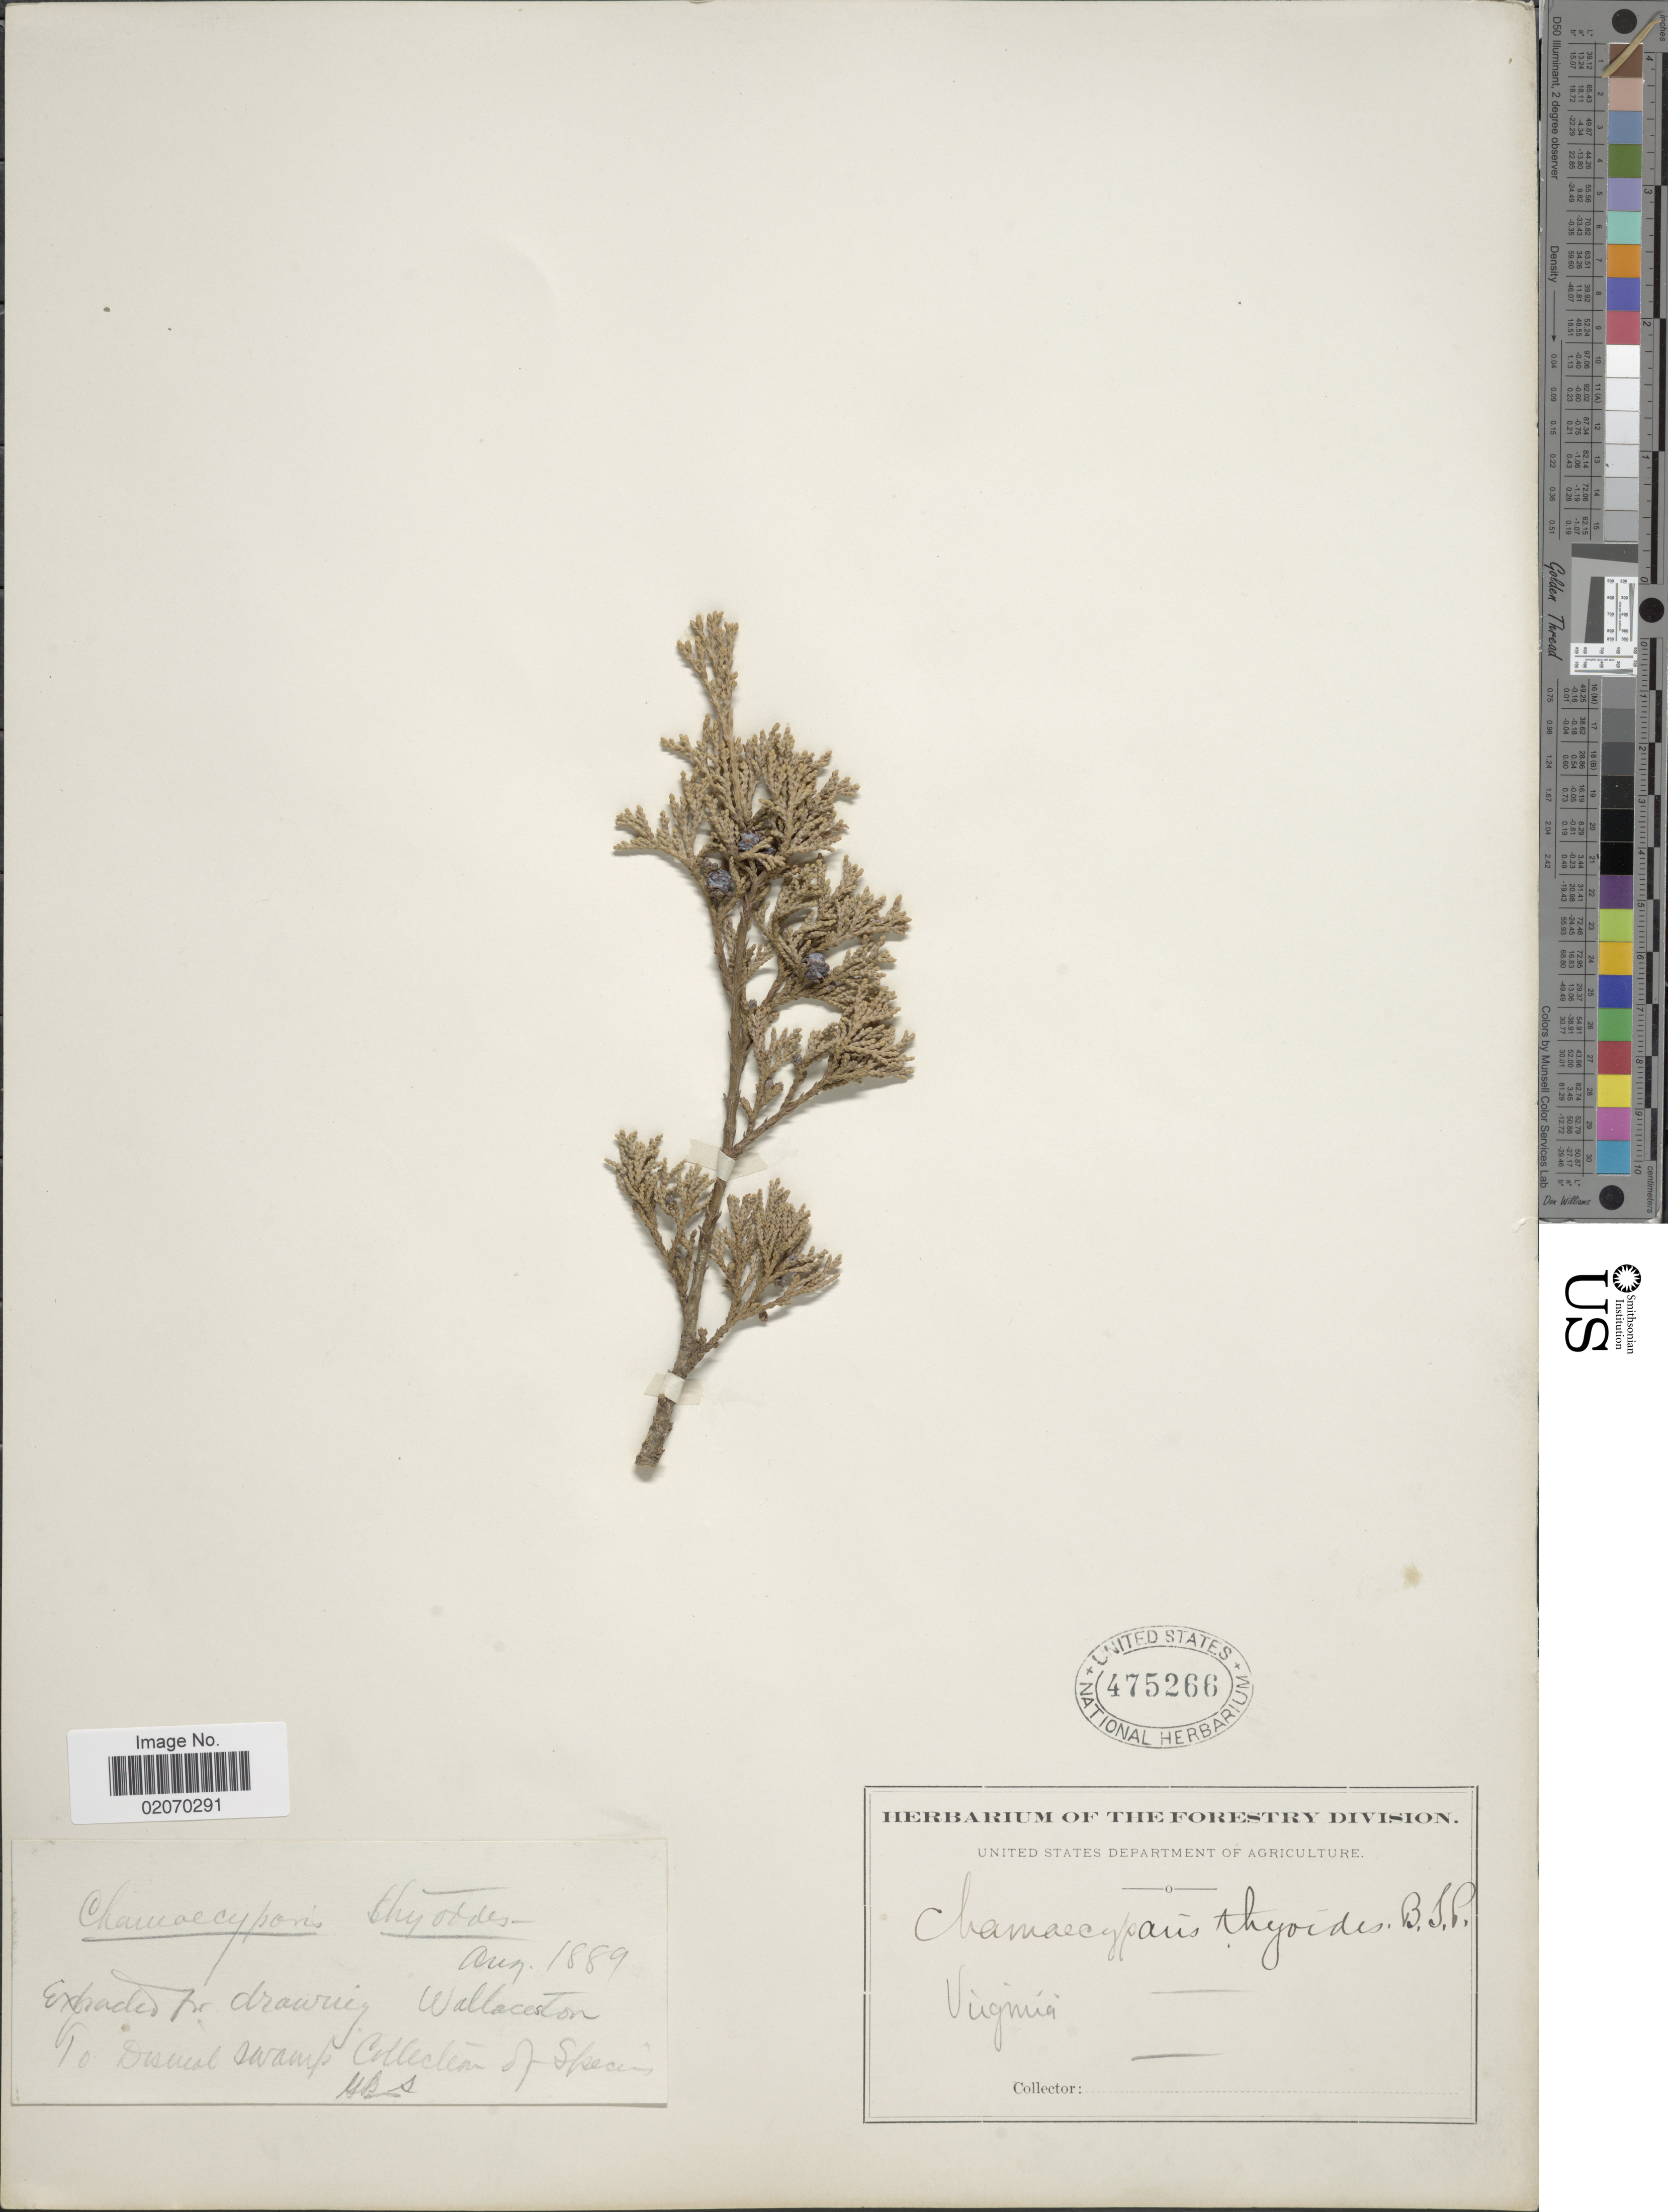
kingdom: Plantae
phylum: Tracheophyta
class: Pinopsida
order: Pinales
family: Cupressaceae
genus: Chamaecyparis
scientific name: Chamaecyparis thyoides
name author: (L.) Britton, Stearns & Poggenb.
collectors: G. B. S.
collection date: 1889-08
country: United States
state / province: Virginia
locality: Wallaceston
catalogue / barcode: US 475266